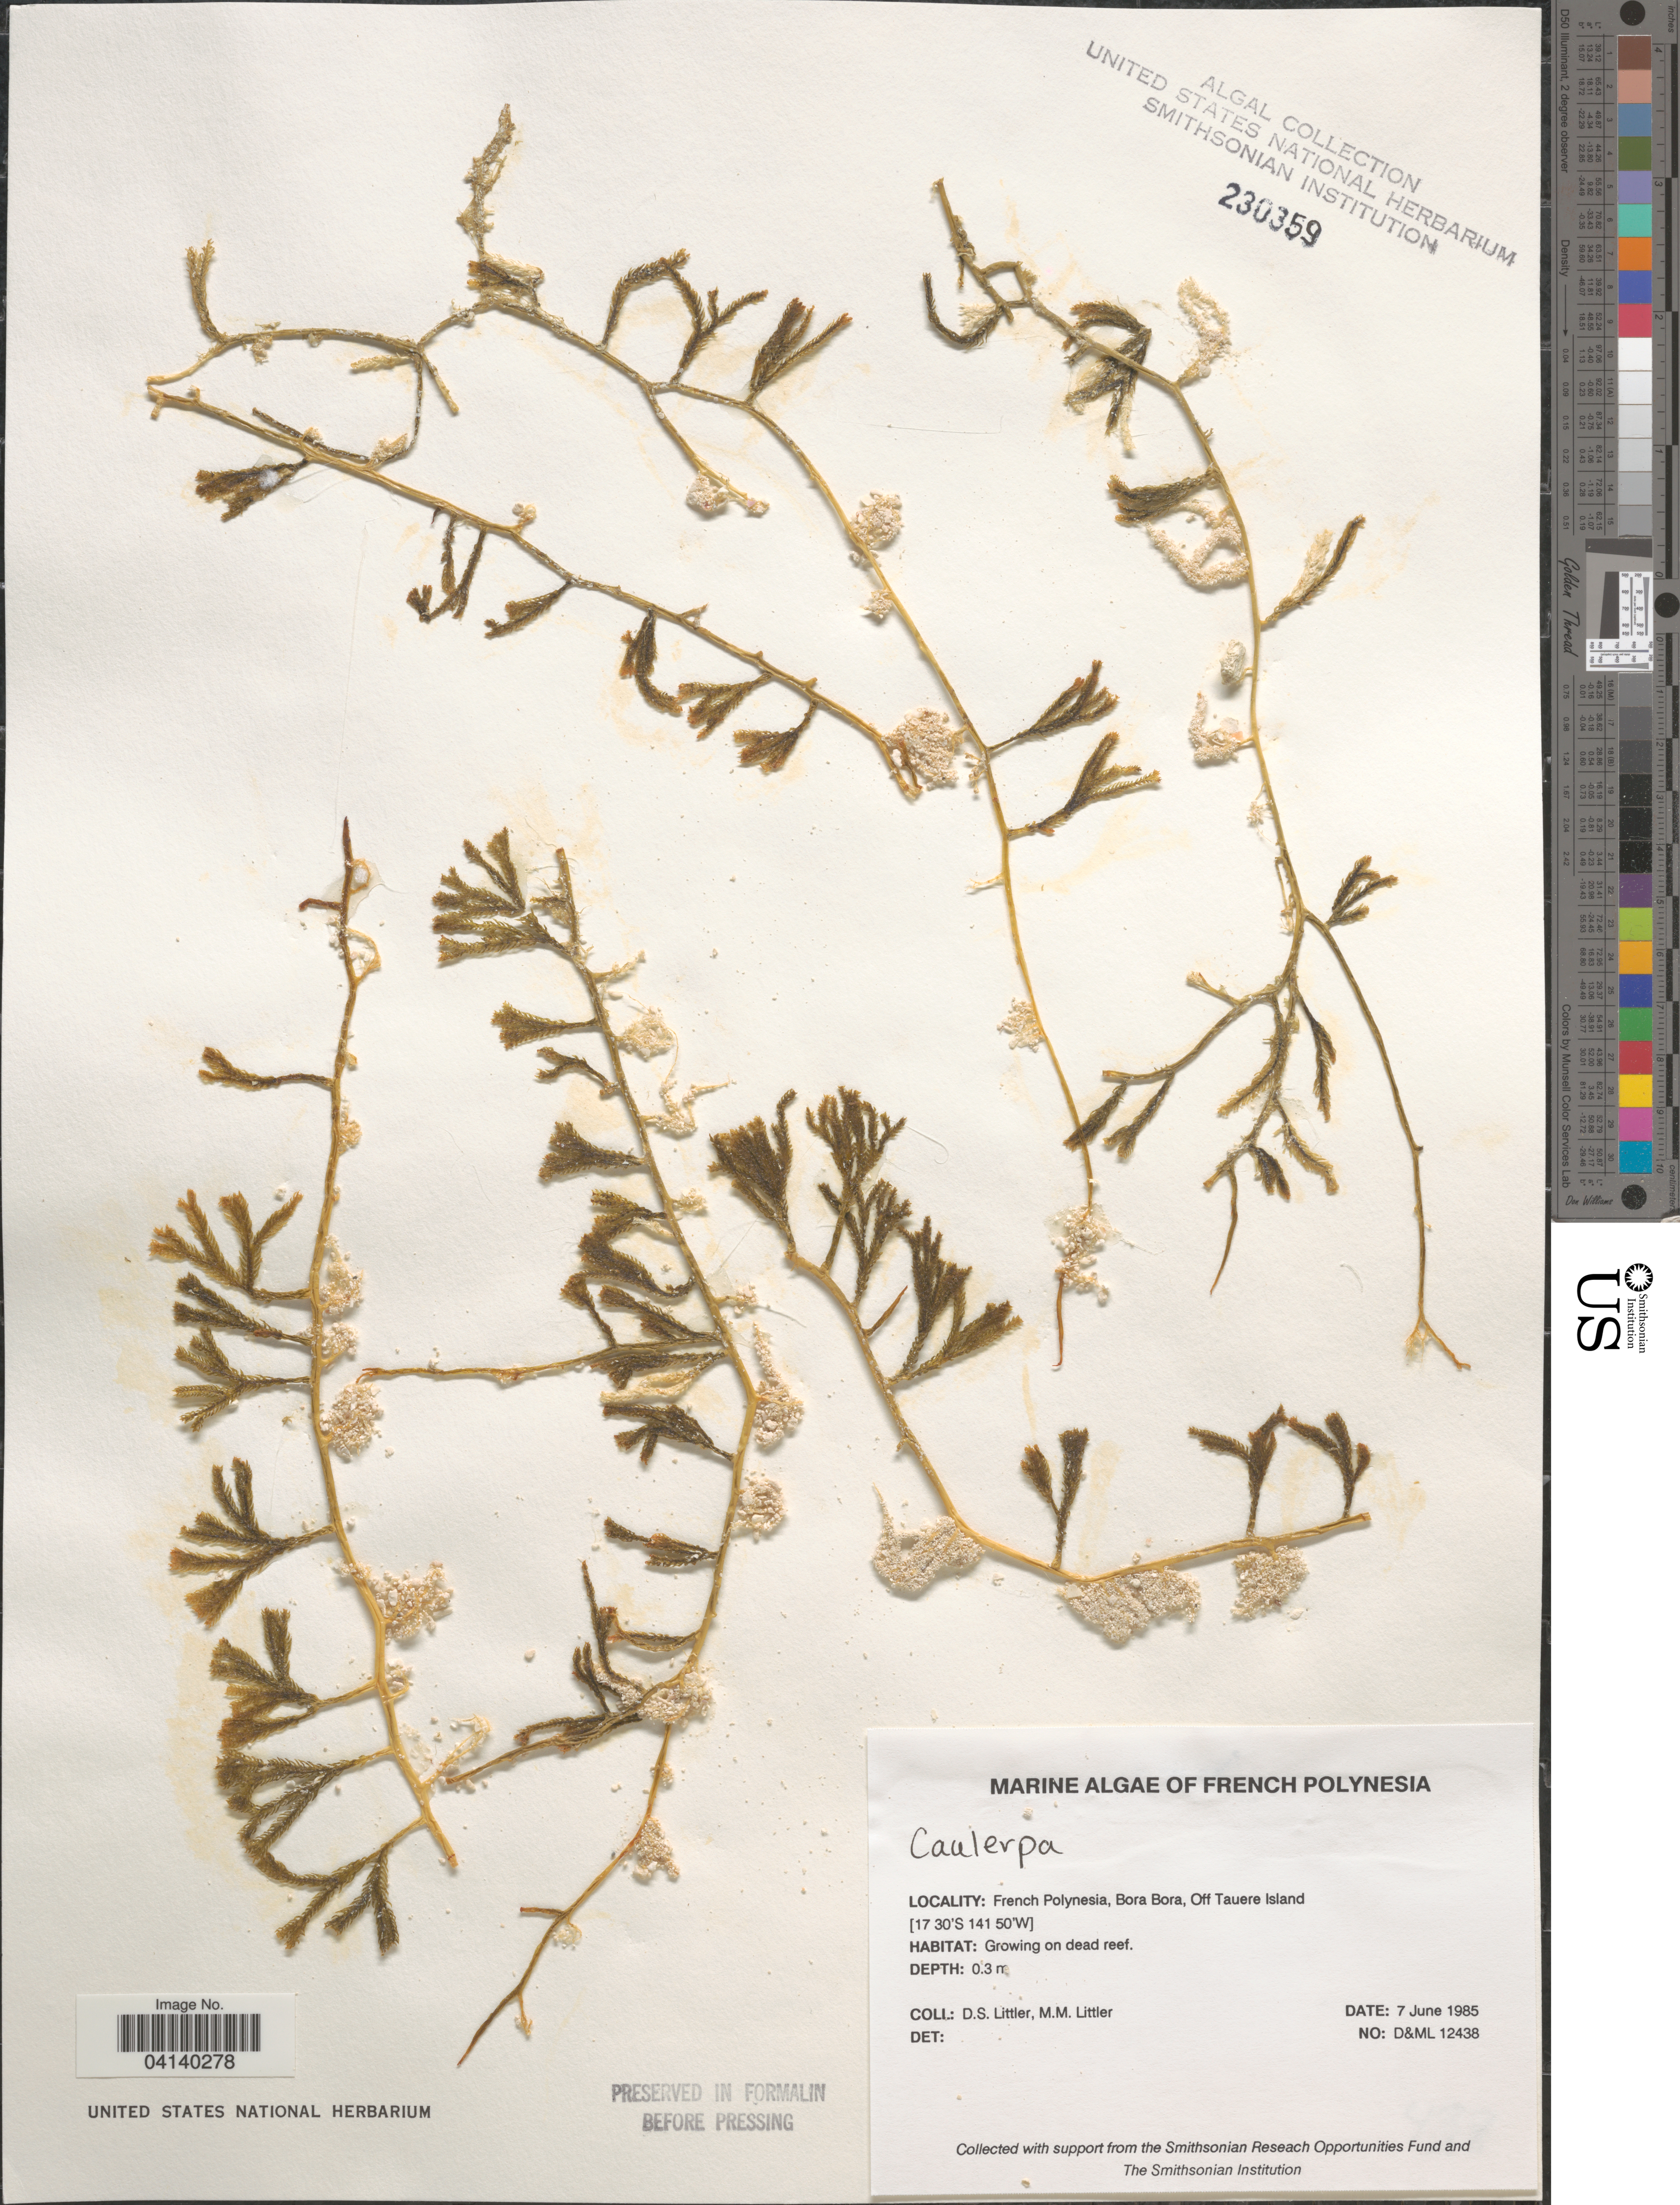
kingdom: Plantae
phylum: Chlorophyta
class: Ulvophyceae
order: Bryopsidales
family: Caulerpaceae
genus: Caulerpa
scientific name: Caulerpa sp.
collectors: D. S. Littler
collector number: D&ML12438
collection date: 1985-06-07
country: French Polynesia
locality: Bora Bora, Off Tauere Island.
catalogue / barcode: US 230359